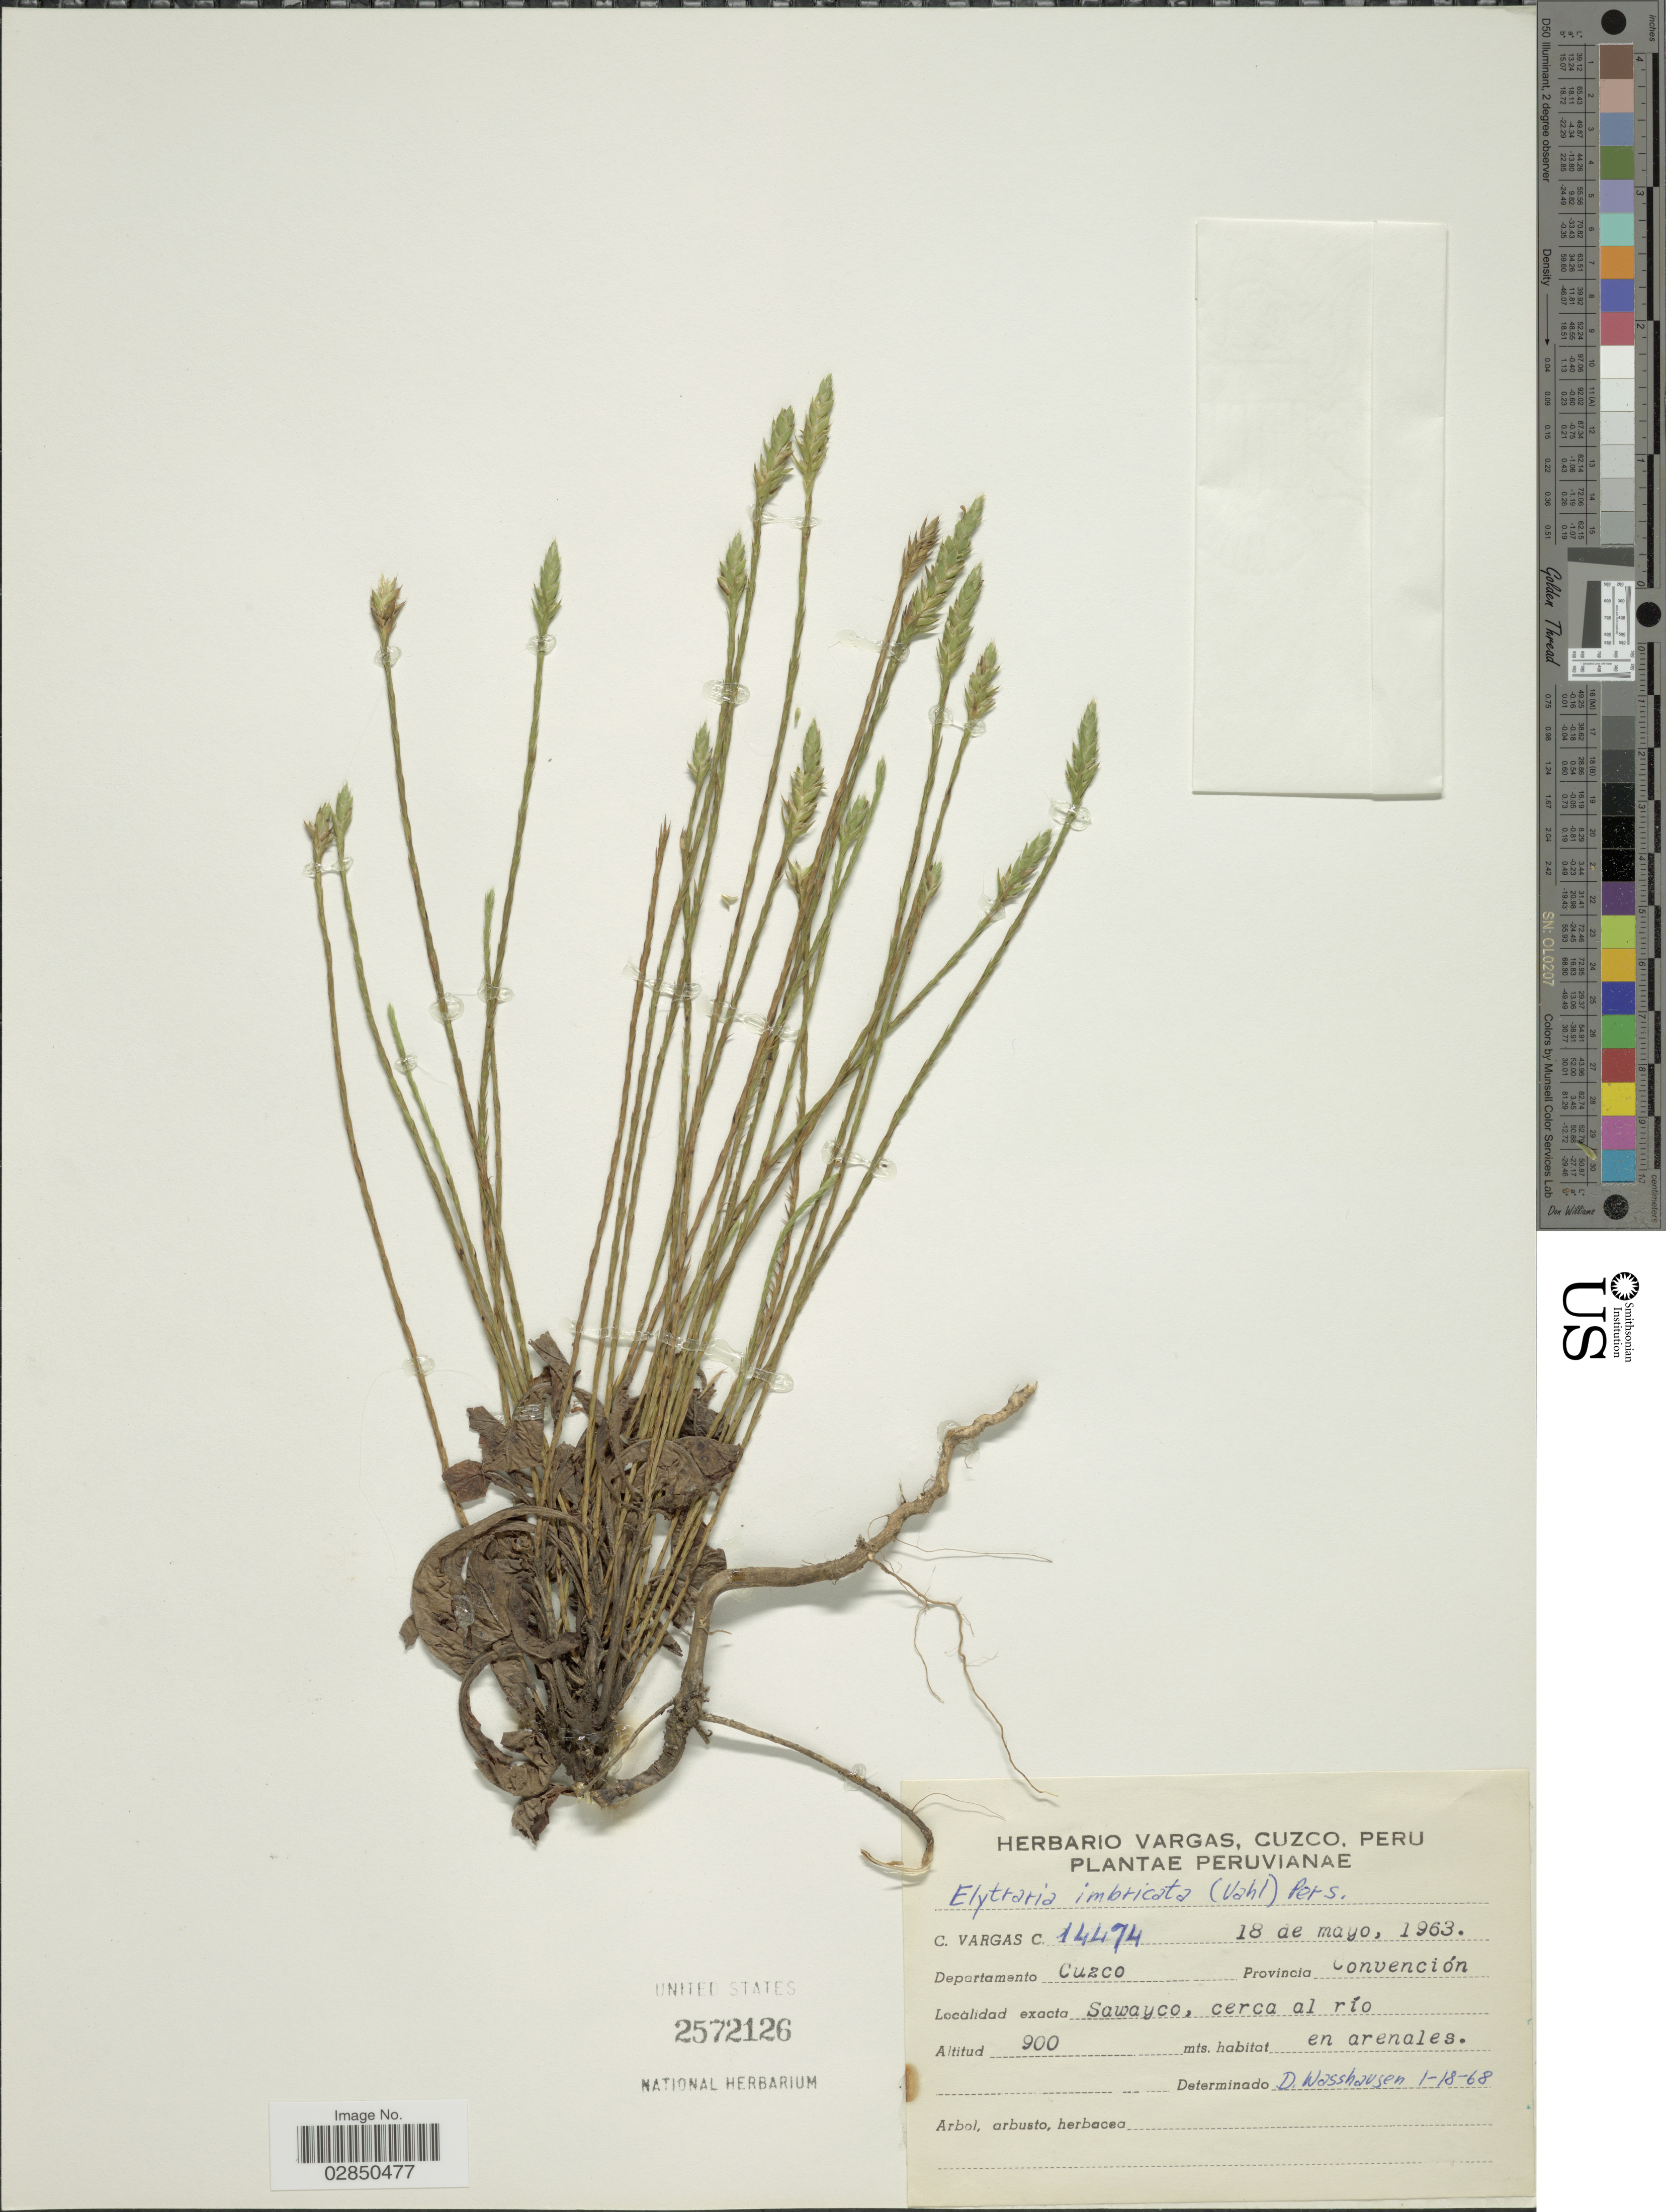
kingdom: Plantae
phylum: Tracheophyta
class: Magnoliopsida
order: Lamiales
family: Acanthaceae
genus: Elytraria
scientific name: Elytraria imbricata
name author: (Vahl) Pers.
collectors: C. Vargas Calderón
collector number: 14474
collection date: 1963-05-18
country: Peru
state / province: Cusco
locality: Departamento Cuzco. Provincia Convención. Sawayco, cerca al río.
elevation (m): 900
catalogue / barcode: US 2572126